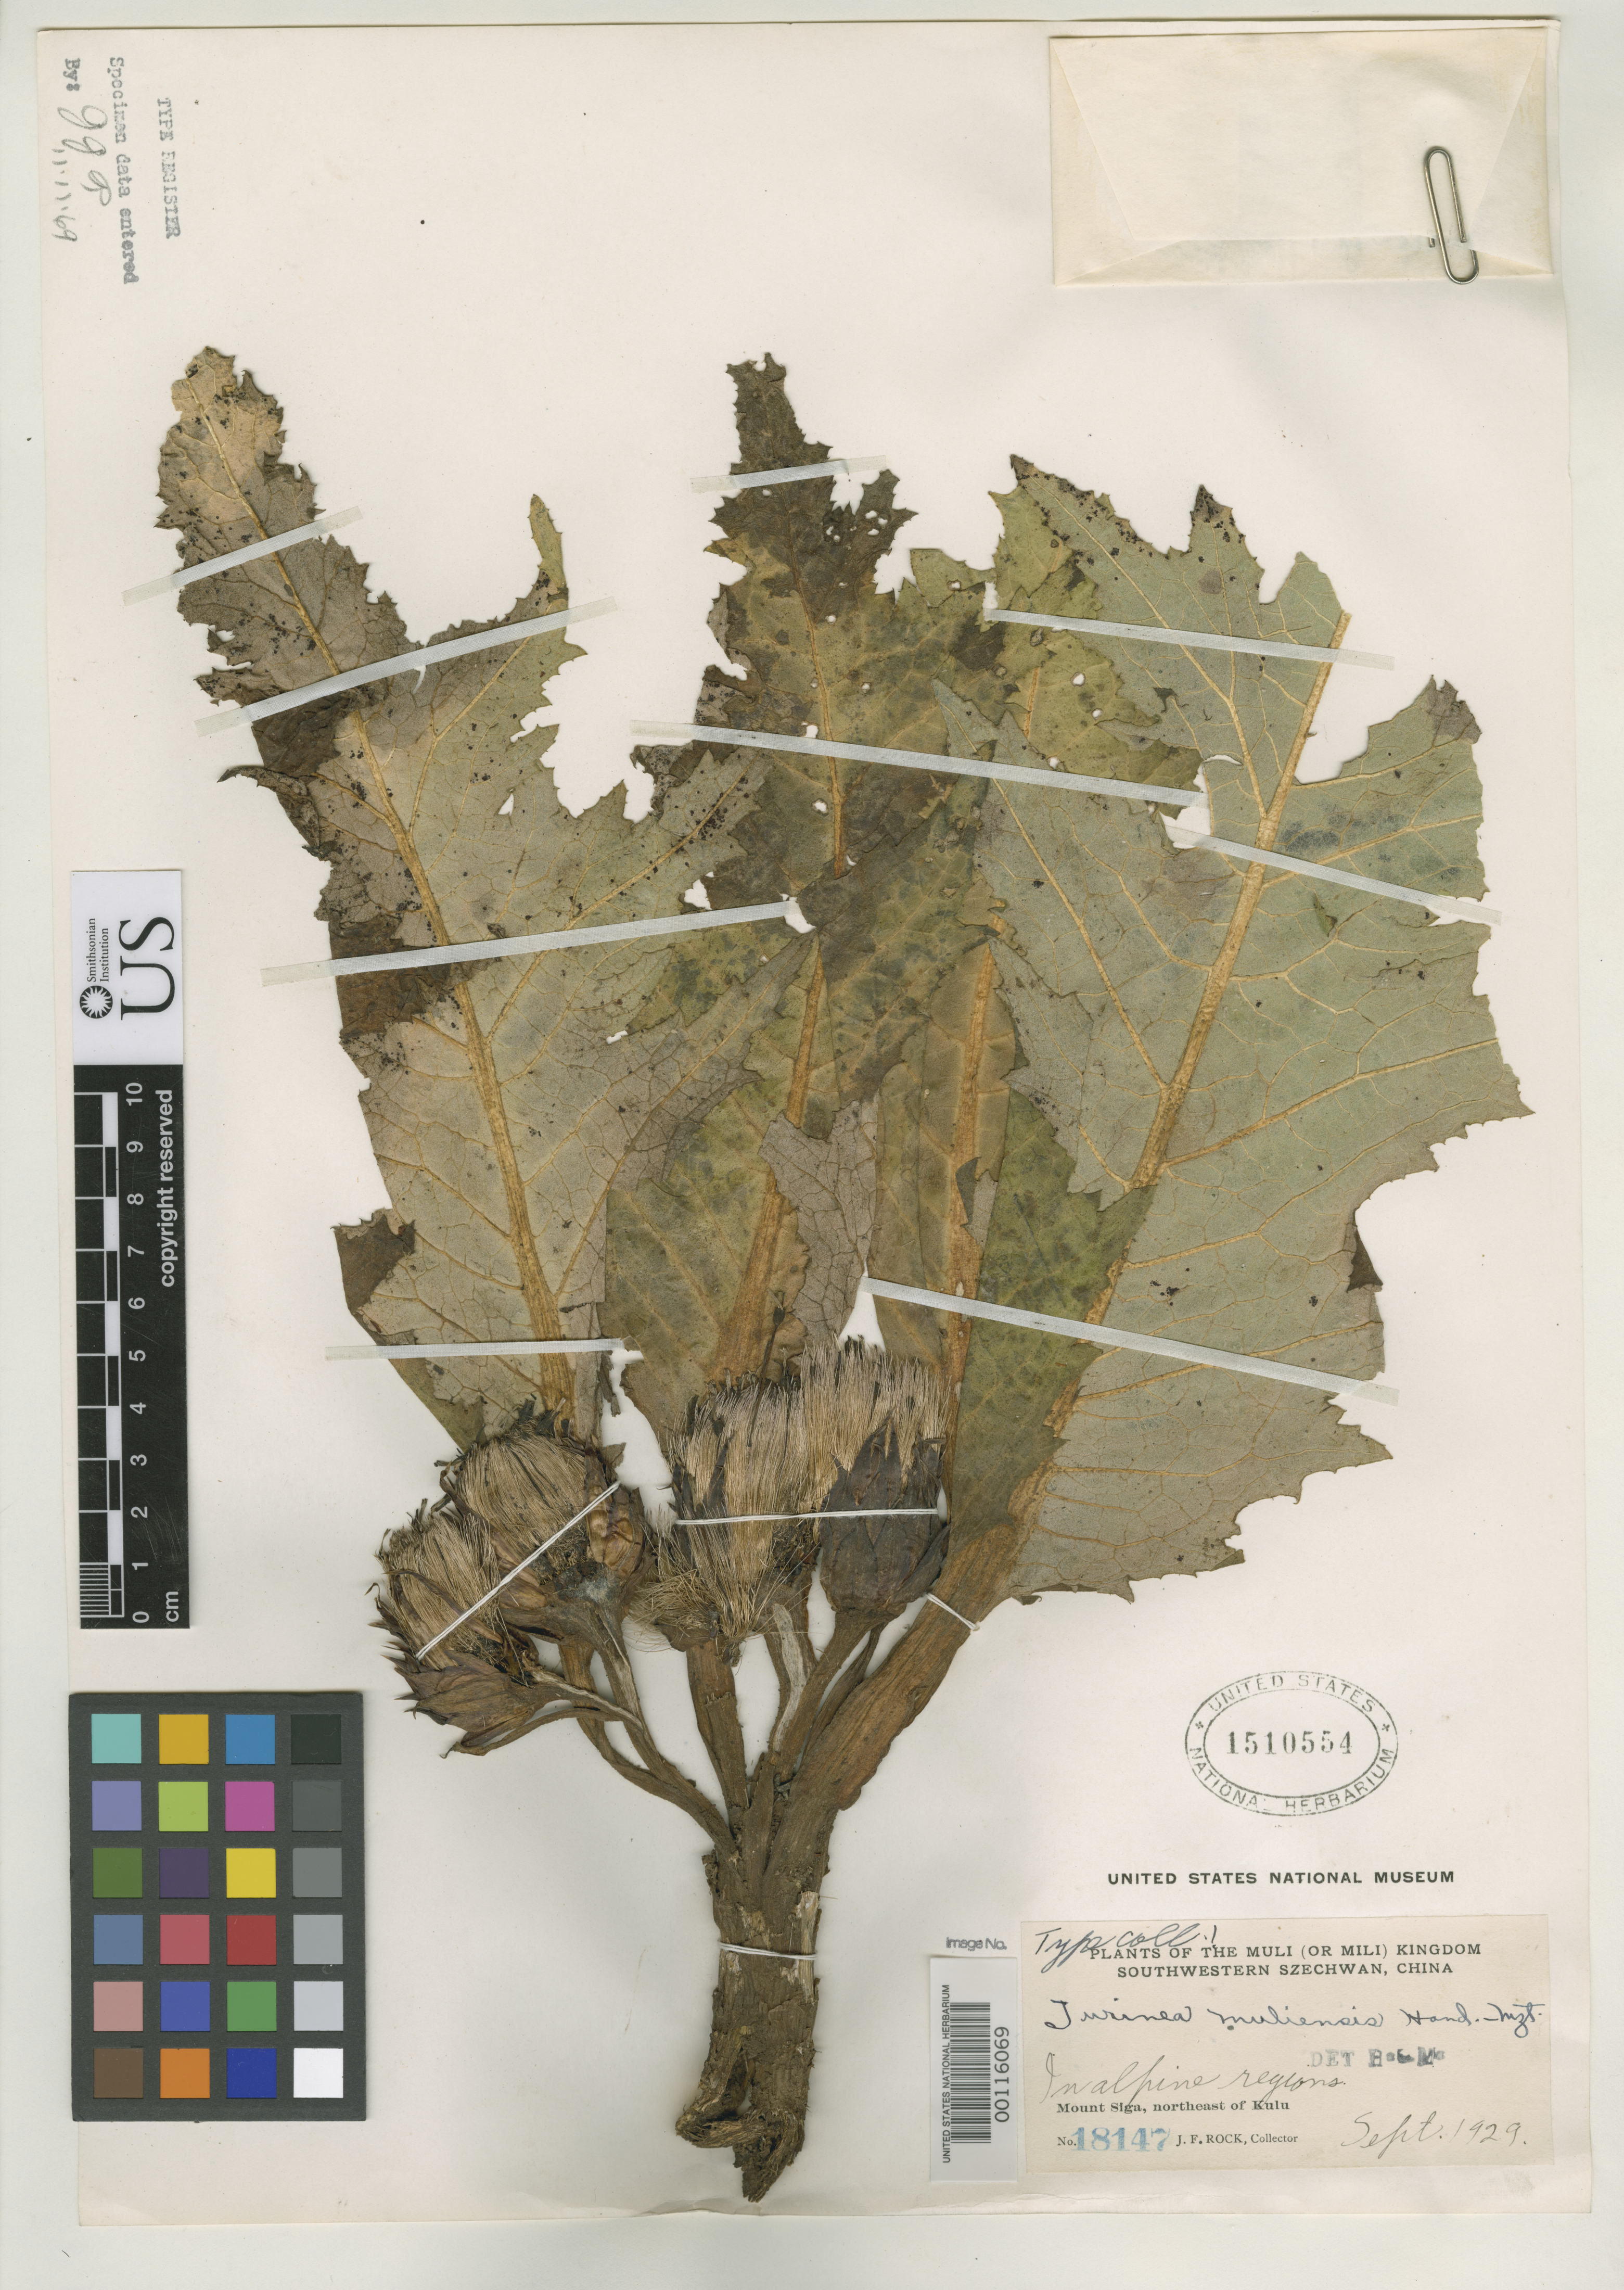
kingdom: Plantae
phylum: Tracheophyta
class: Magnoliopsida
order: Asterales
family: Asteraceae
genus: Jurinea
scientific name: Jurinea muliensis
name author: Hand.-Mazz.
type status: Isotype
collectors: J. F. Rock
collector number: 18147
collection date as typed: Sep 1929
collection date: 1929-09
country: China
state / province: Sichuan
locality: Kulu.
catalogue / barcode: US 1510554